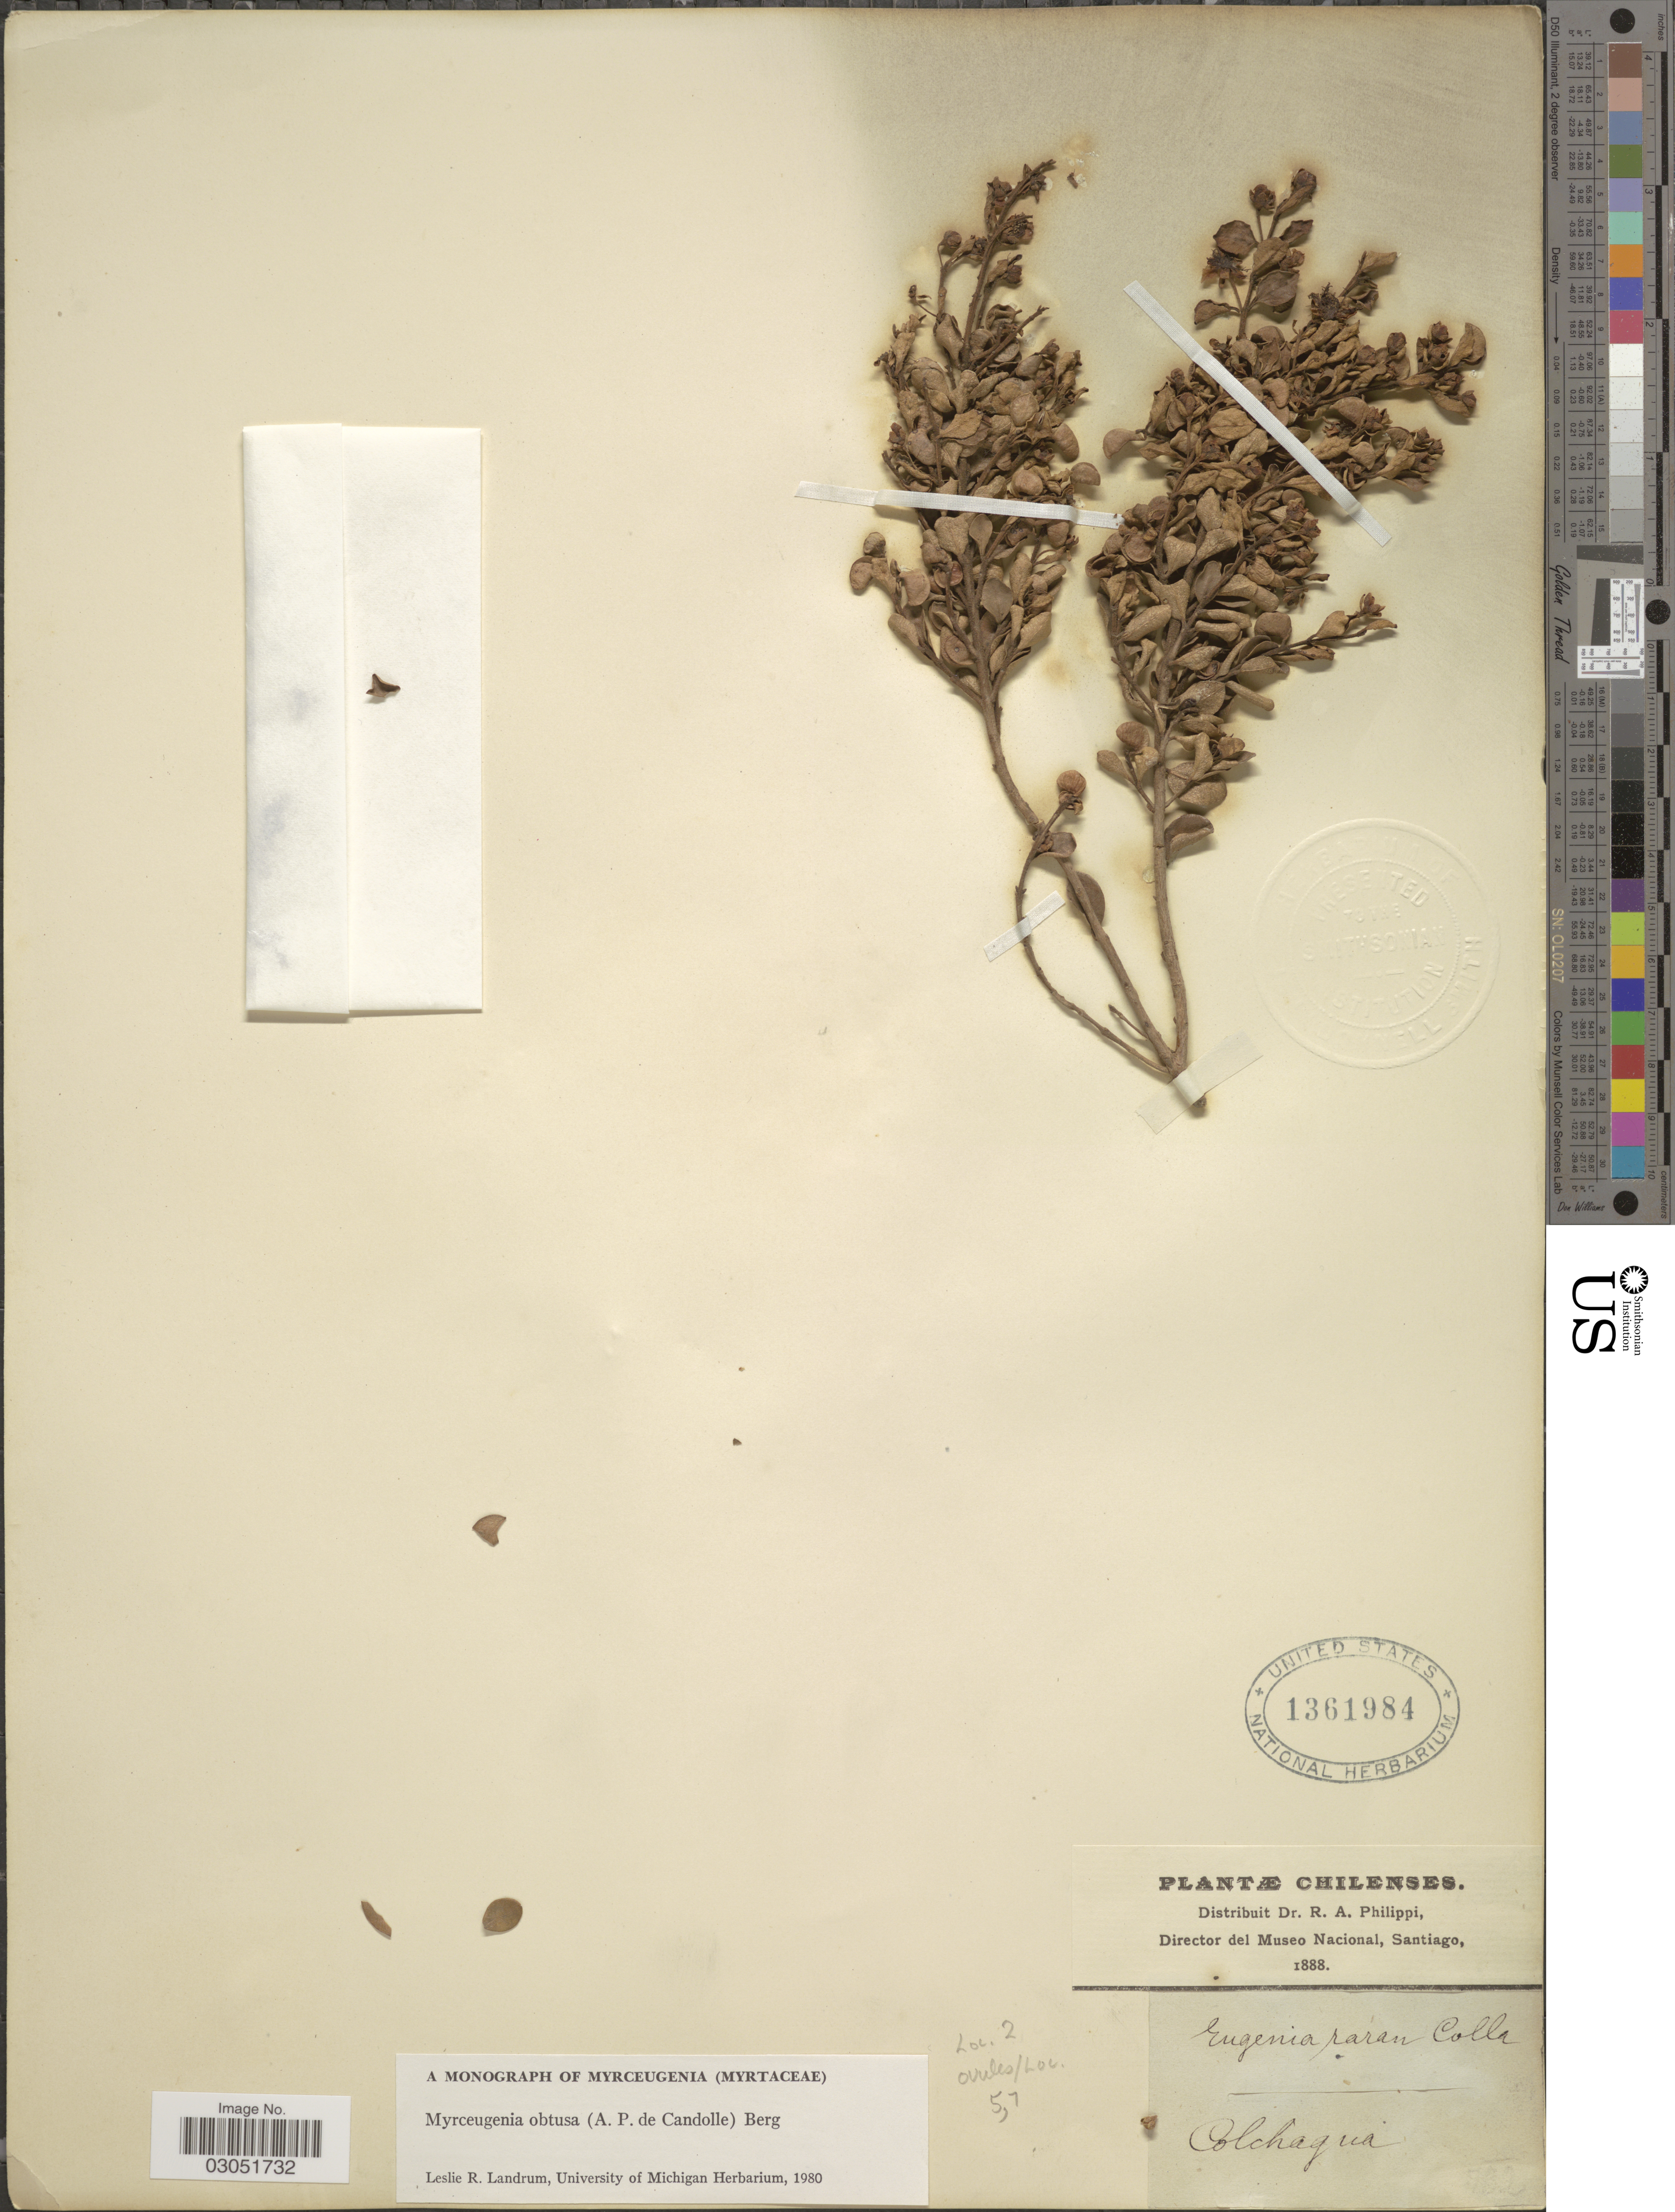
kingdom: Plantae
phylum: Tracheophyta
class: Magnoliopsida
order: Myrtales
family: Myrtaceae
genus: Myrceugenia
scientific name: Myrceugenia obtusa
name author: O. Berg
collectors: ex. herb. R.A. Philippi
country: Chile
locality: Colchagua.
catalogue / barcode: US 1361984